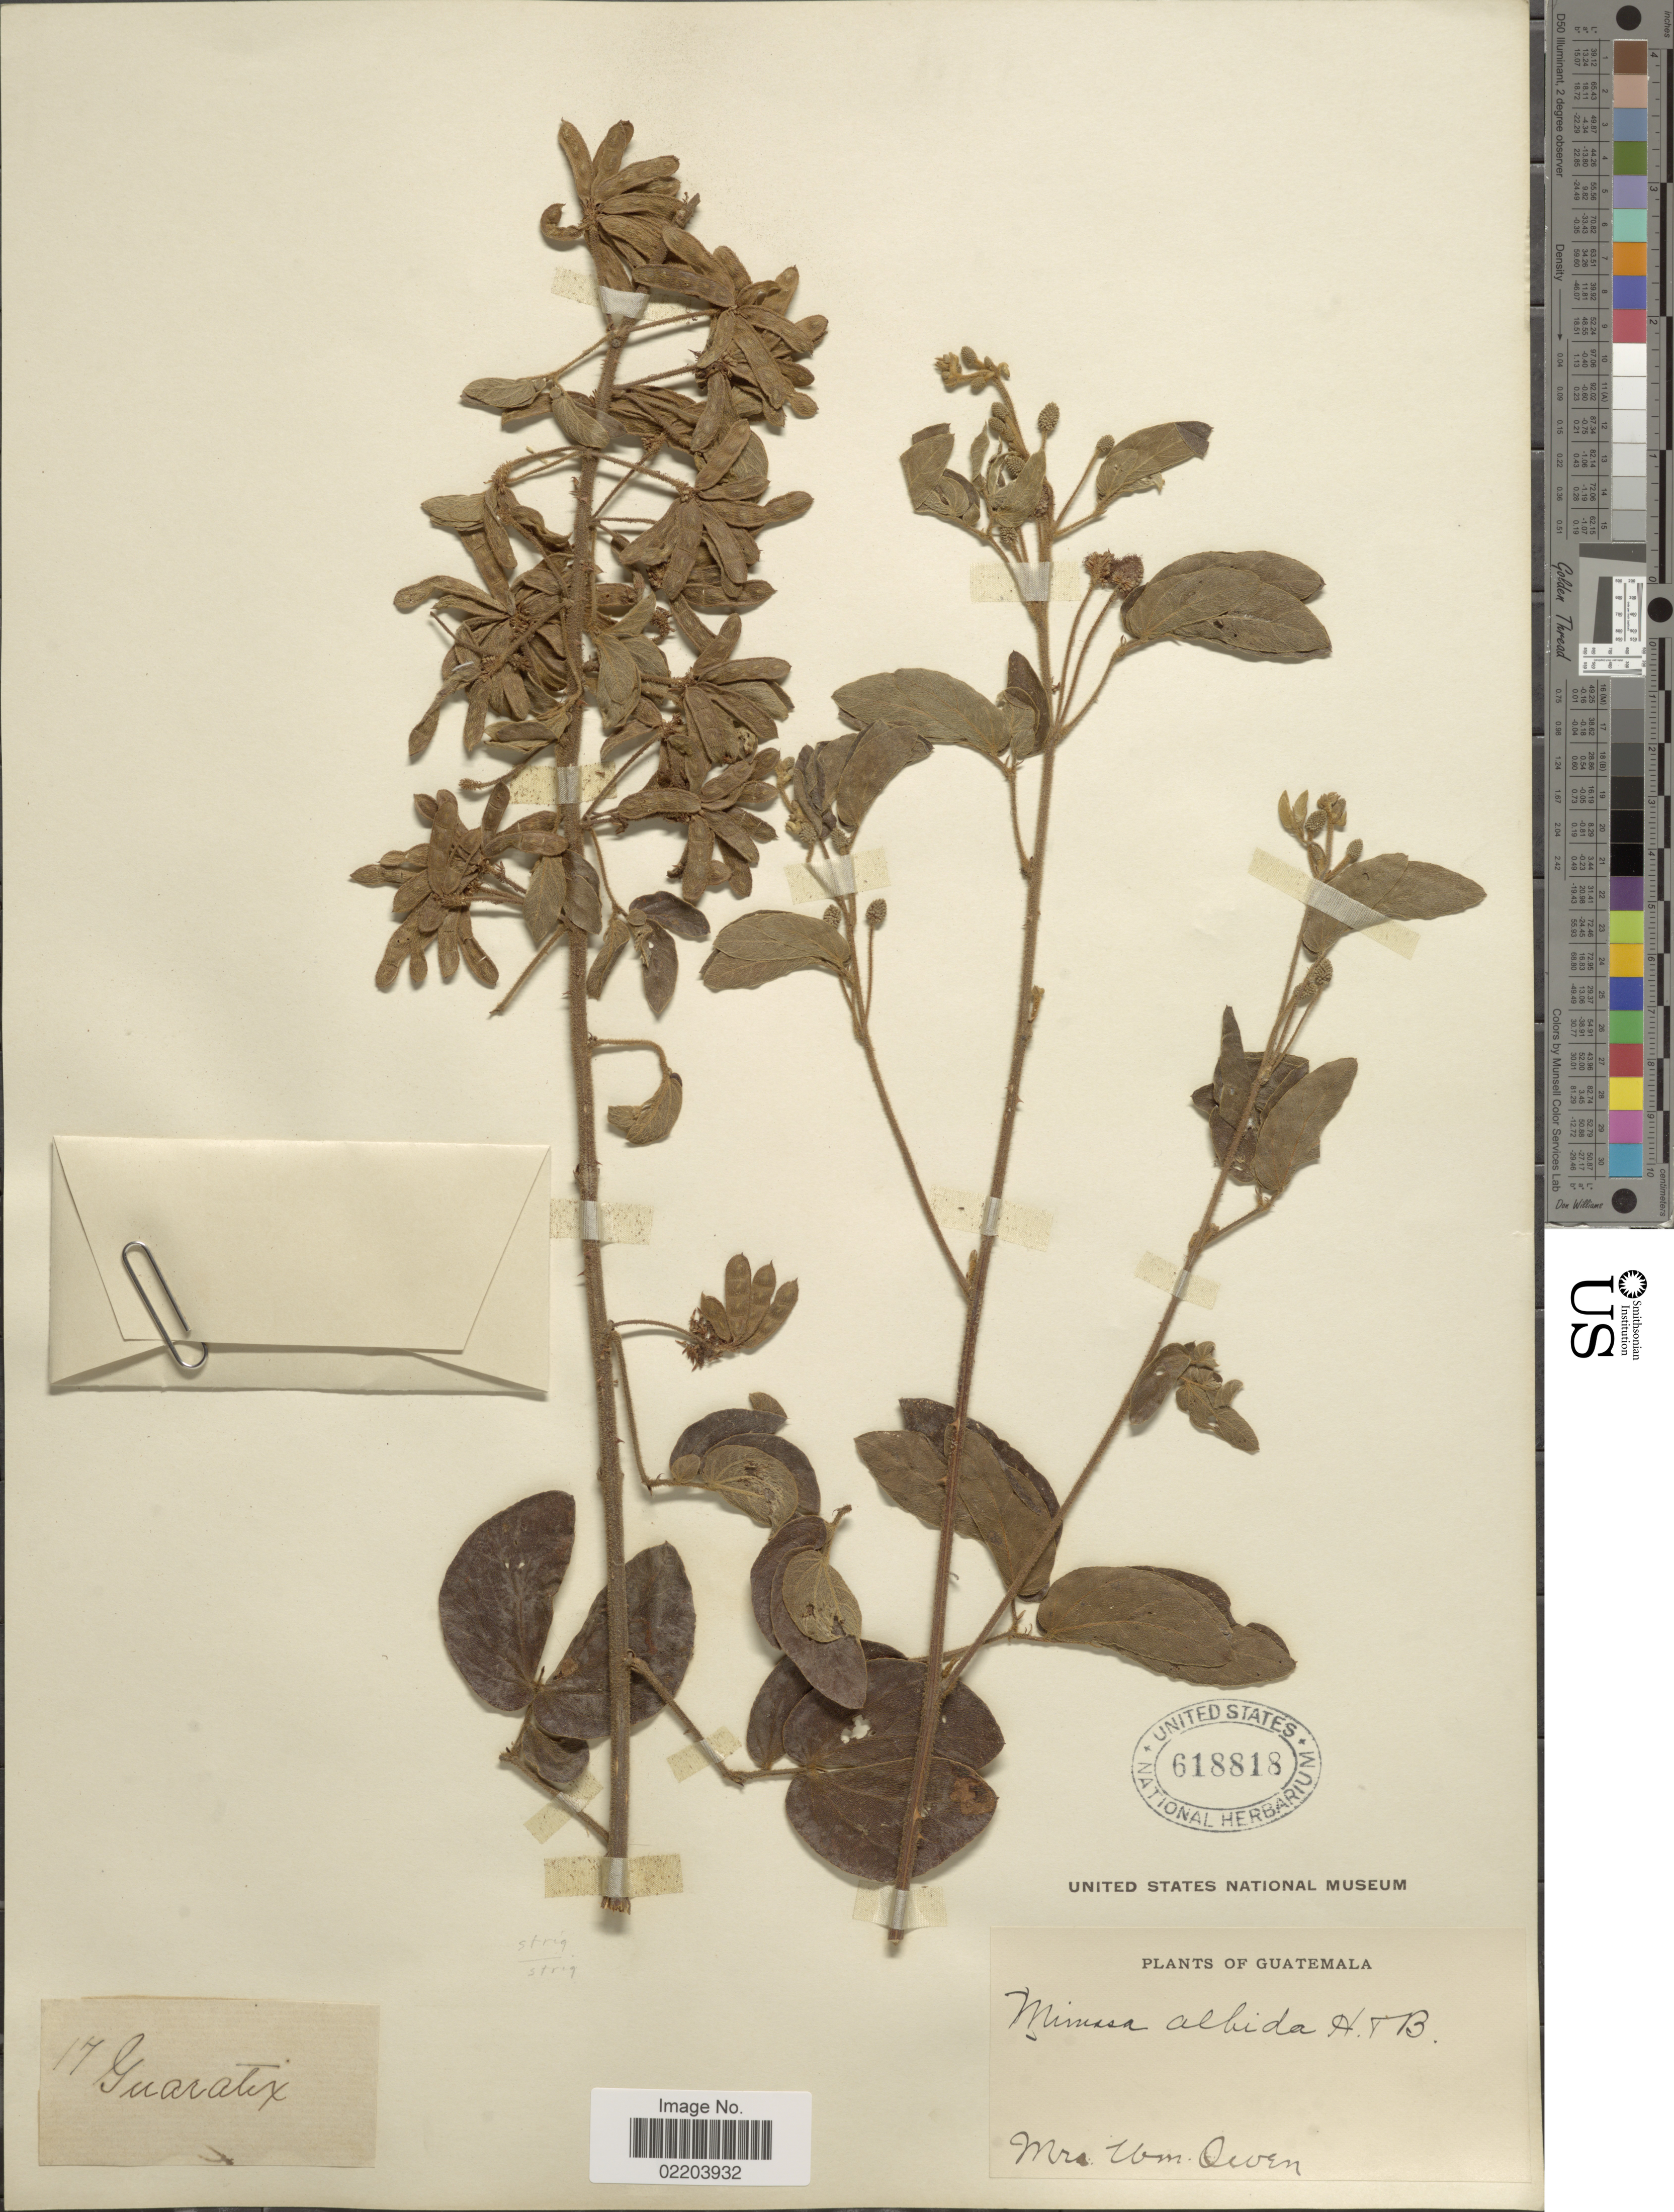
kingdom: Plantae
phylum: Tracheophyta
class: Magnoliopsida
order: Fabales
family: Fabaceae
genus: Mimosa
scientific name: Mimosa albida var. strigosa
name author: (Willd.) B.L. Rob.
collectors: W. Owen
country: Guatemala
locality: Guaratix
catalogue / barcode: US 618818